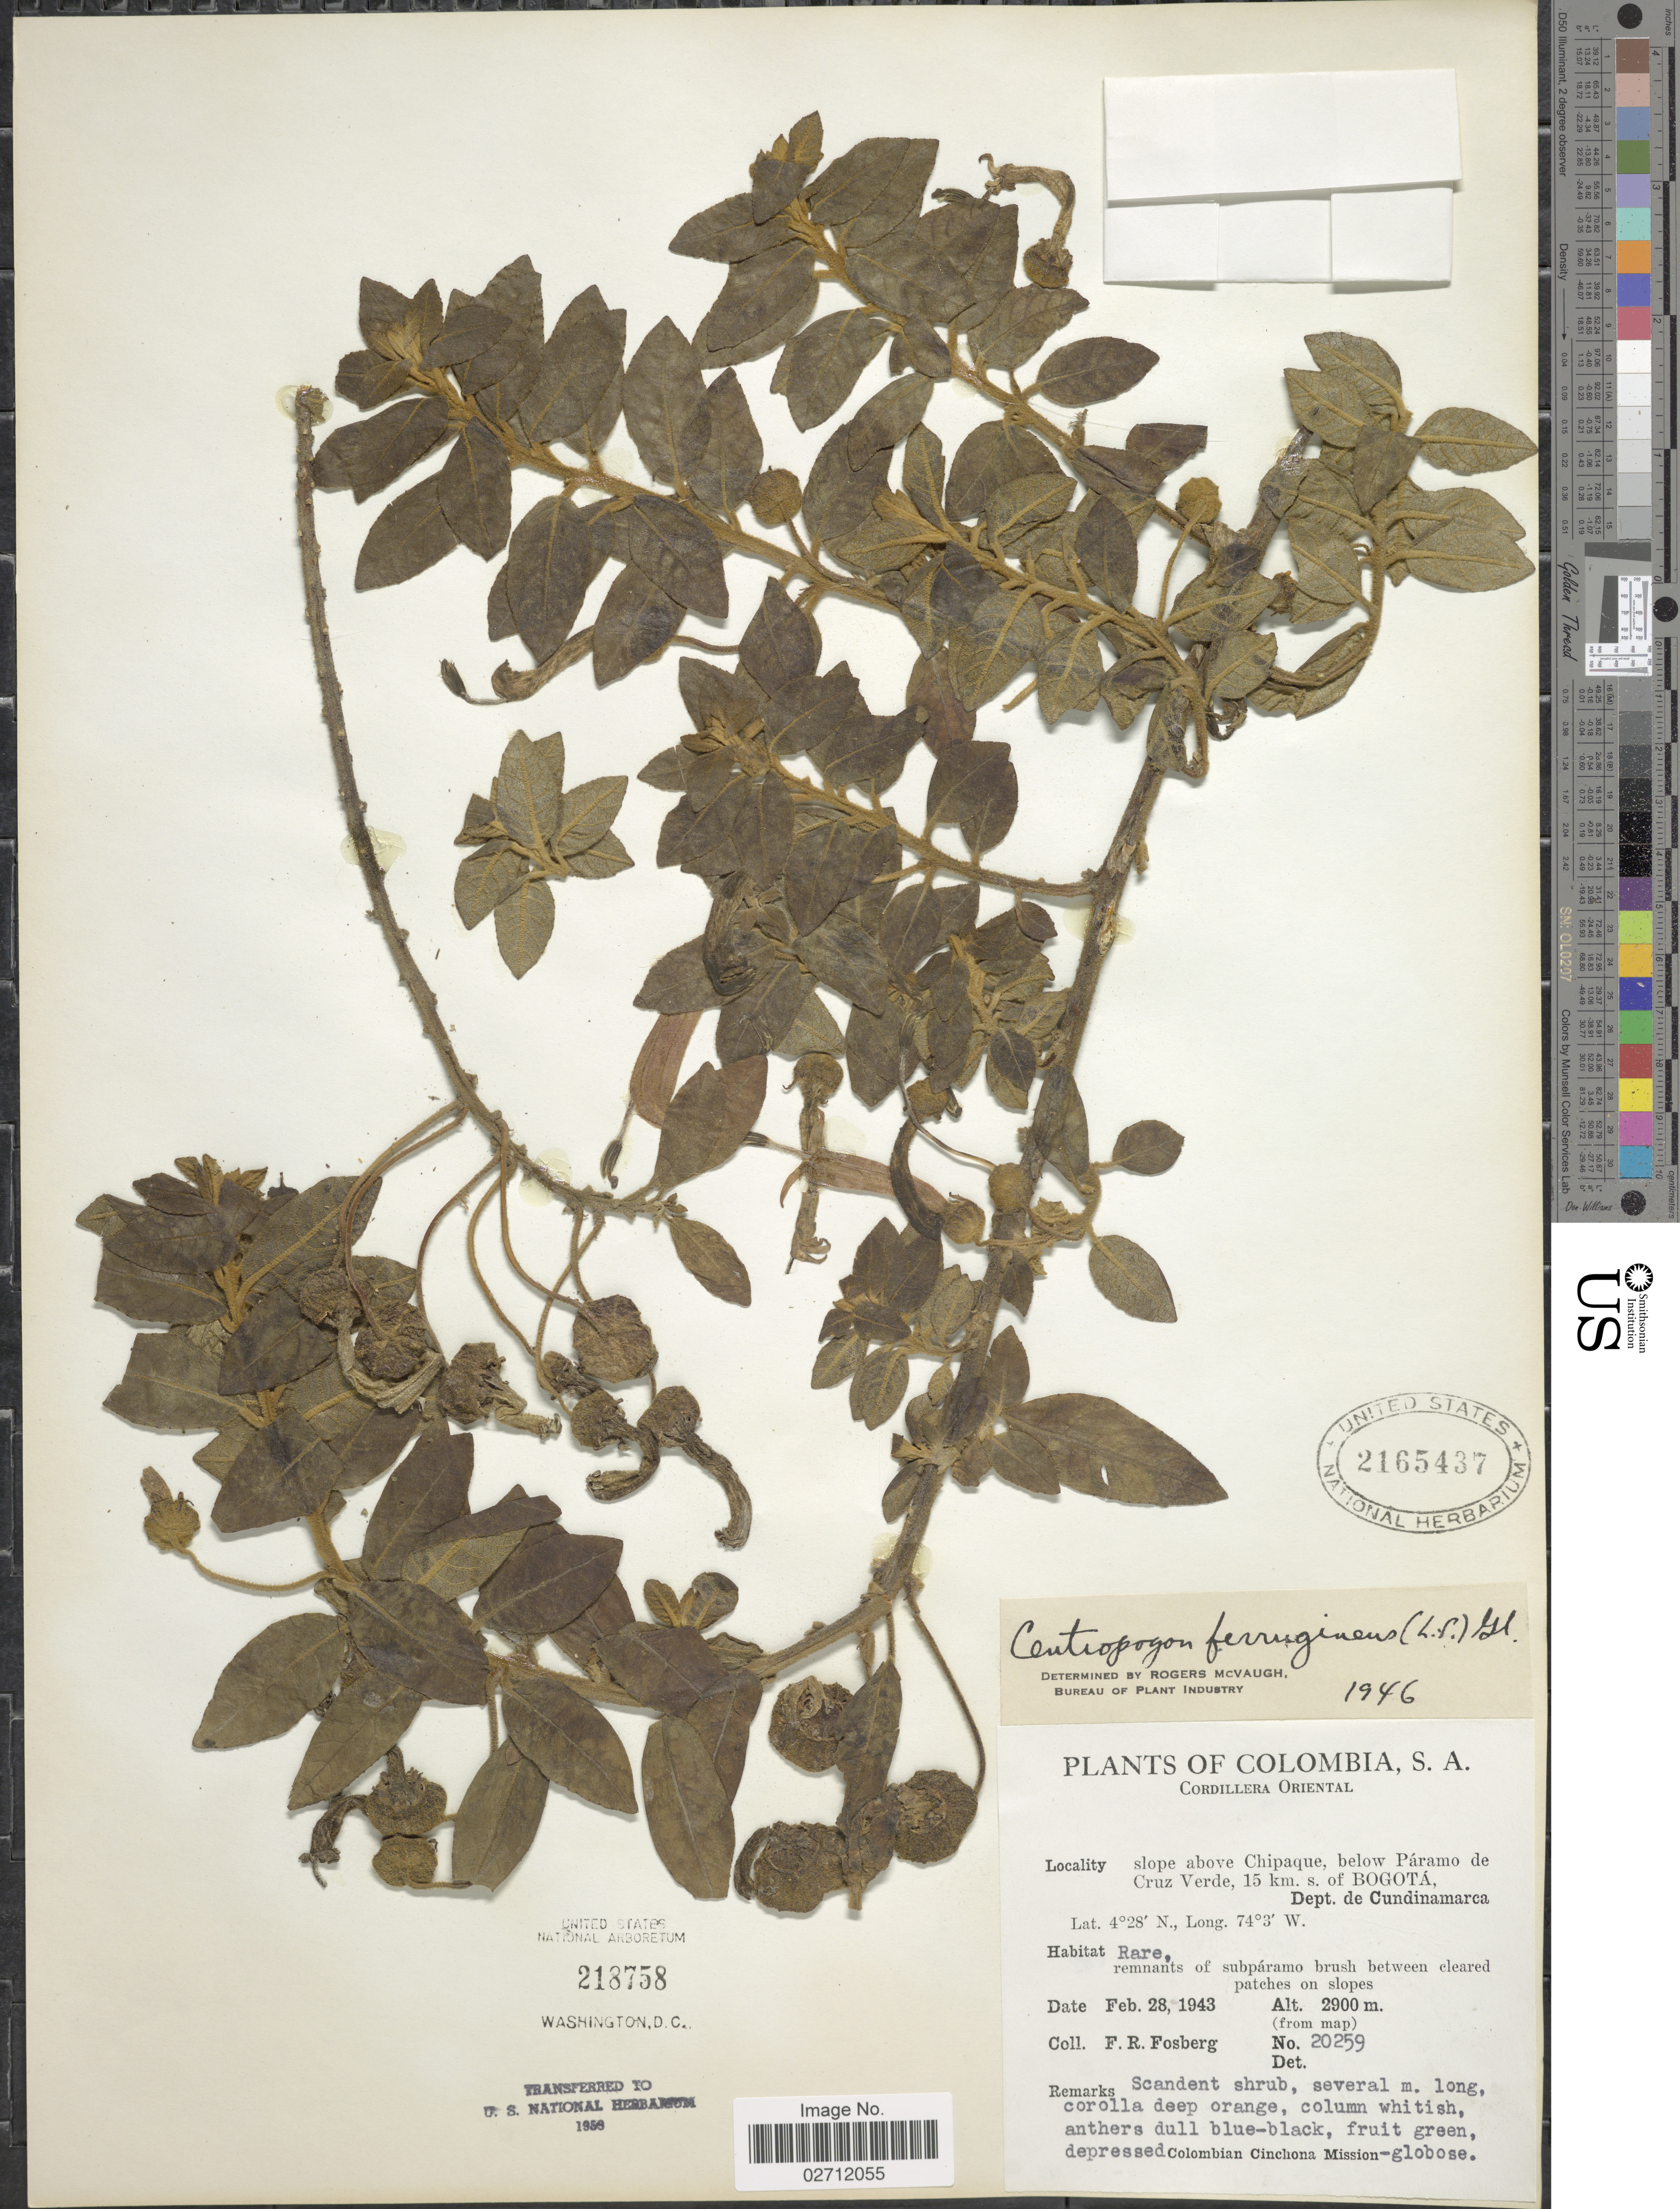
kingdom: Plantae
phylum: Tracheophyta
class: Magnoliopsida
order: Asterales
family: Campanulaceae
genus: Centropogon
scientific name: Centropogon ferrugineus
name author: (L. f.) Gleason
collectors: F. R. Fosberg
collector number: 20259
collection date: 1943-02-28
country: Colombia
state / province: Cundinamarca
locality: Cordillera Central, slope above Chipaque, below Paramo de Cruz Verde, 15 km. s. of Bogota, on slopes.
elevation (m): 2900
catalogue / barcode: US 2165437